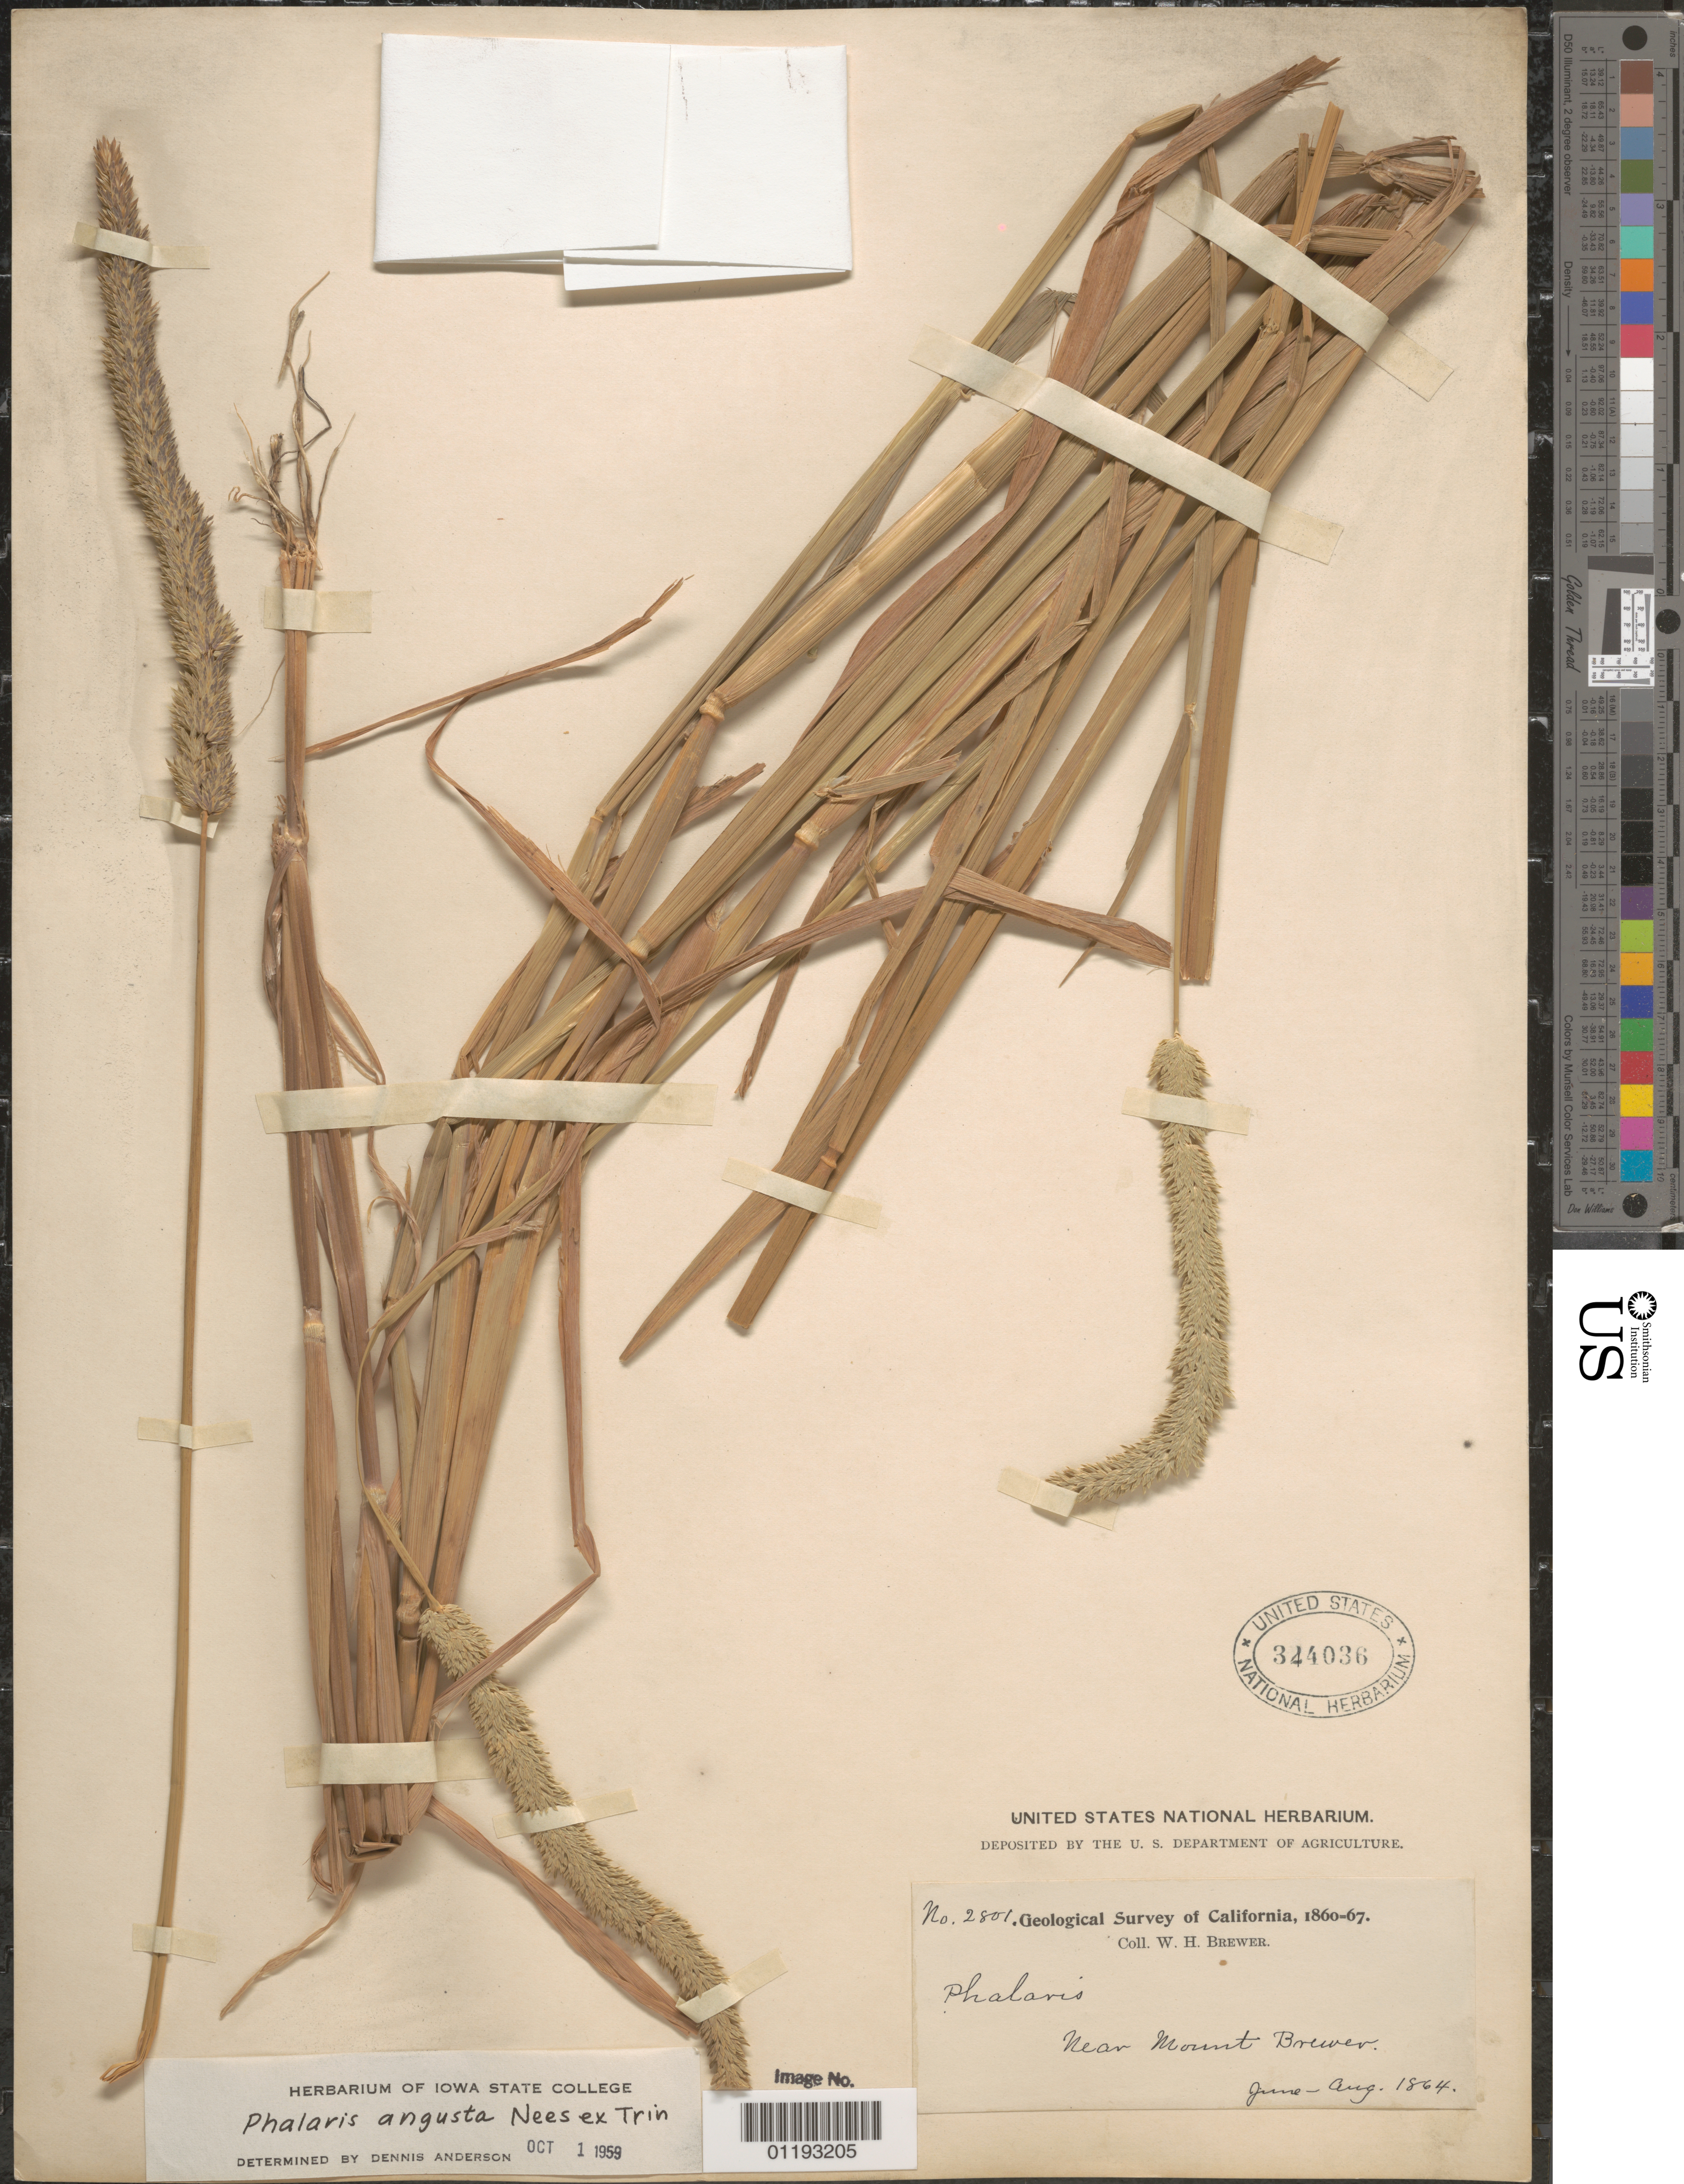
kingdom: Plantae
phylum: Tracheophyta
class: Liliopsida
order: Poales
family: Poaceae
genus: Phalaris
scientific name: Phalaris angusta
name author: Nees ex Trin.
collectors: W. H. Brewer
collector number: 2801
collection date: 1864-06,1864-08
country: United States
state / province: California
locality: Near Mount Brewer.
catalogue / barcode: US 344036